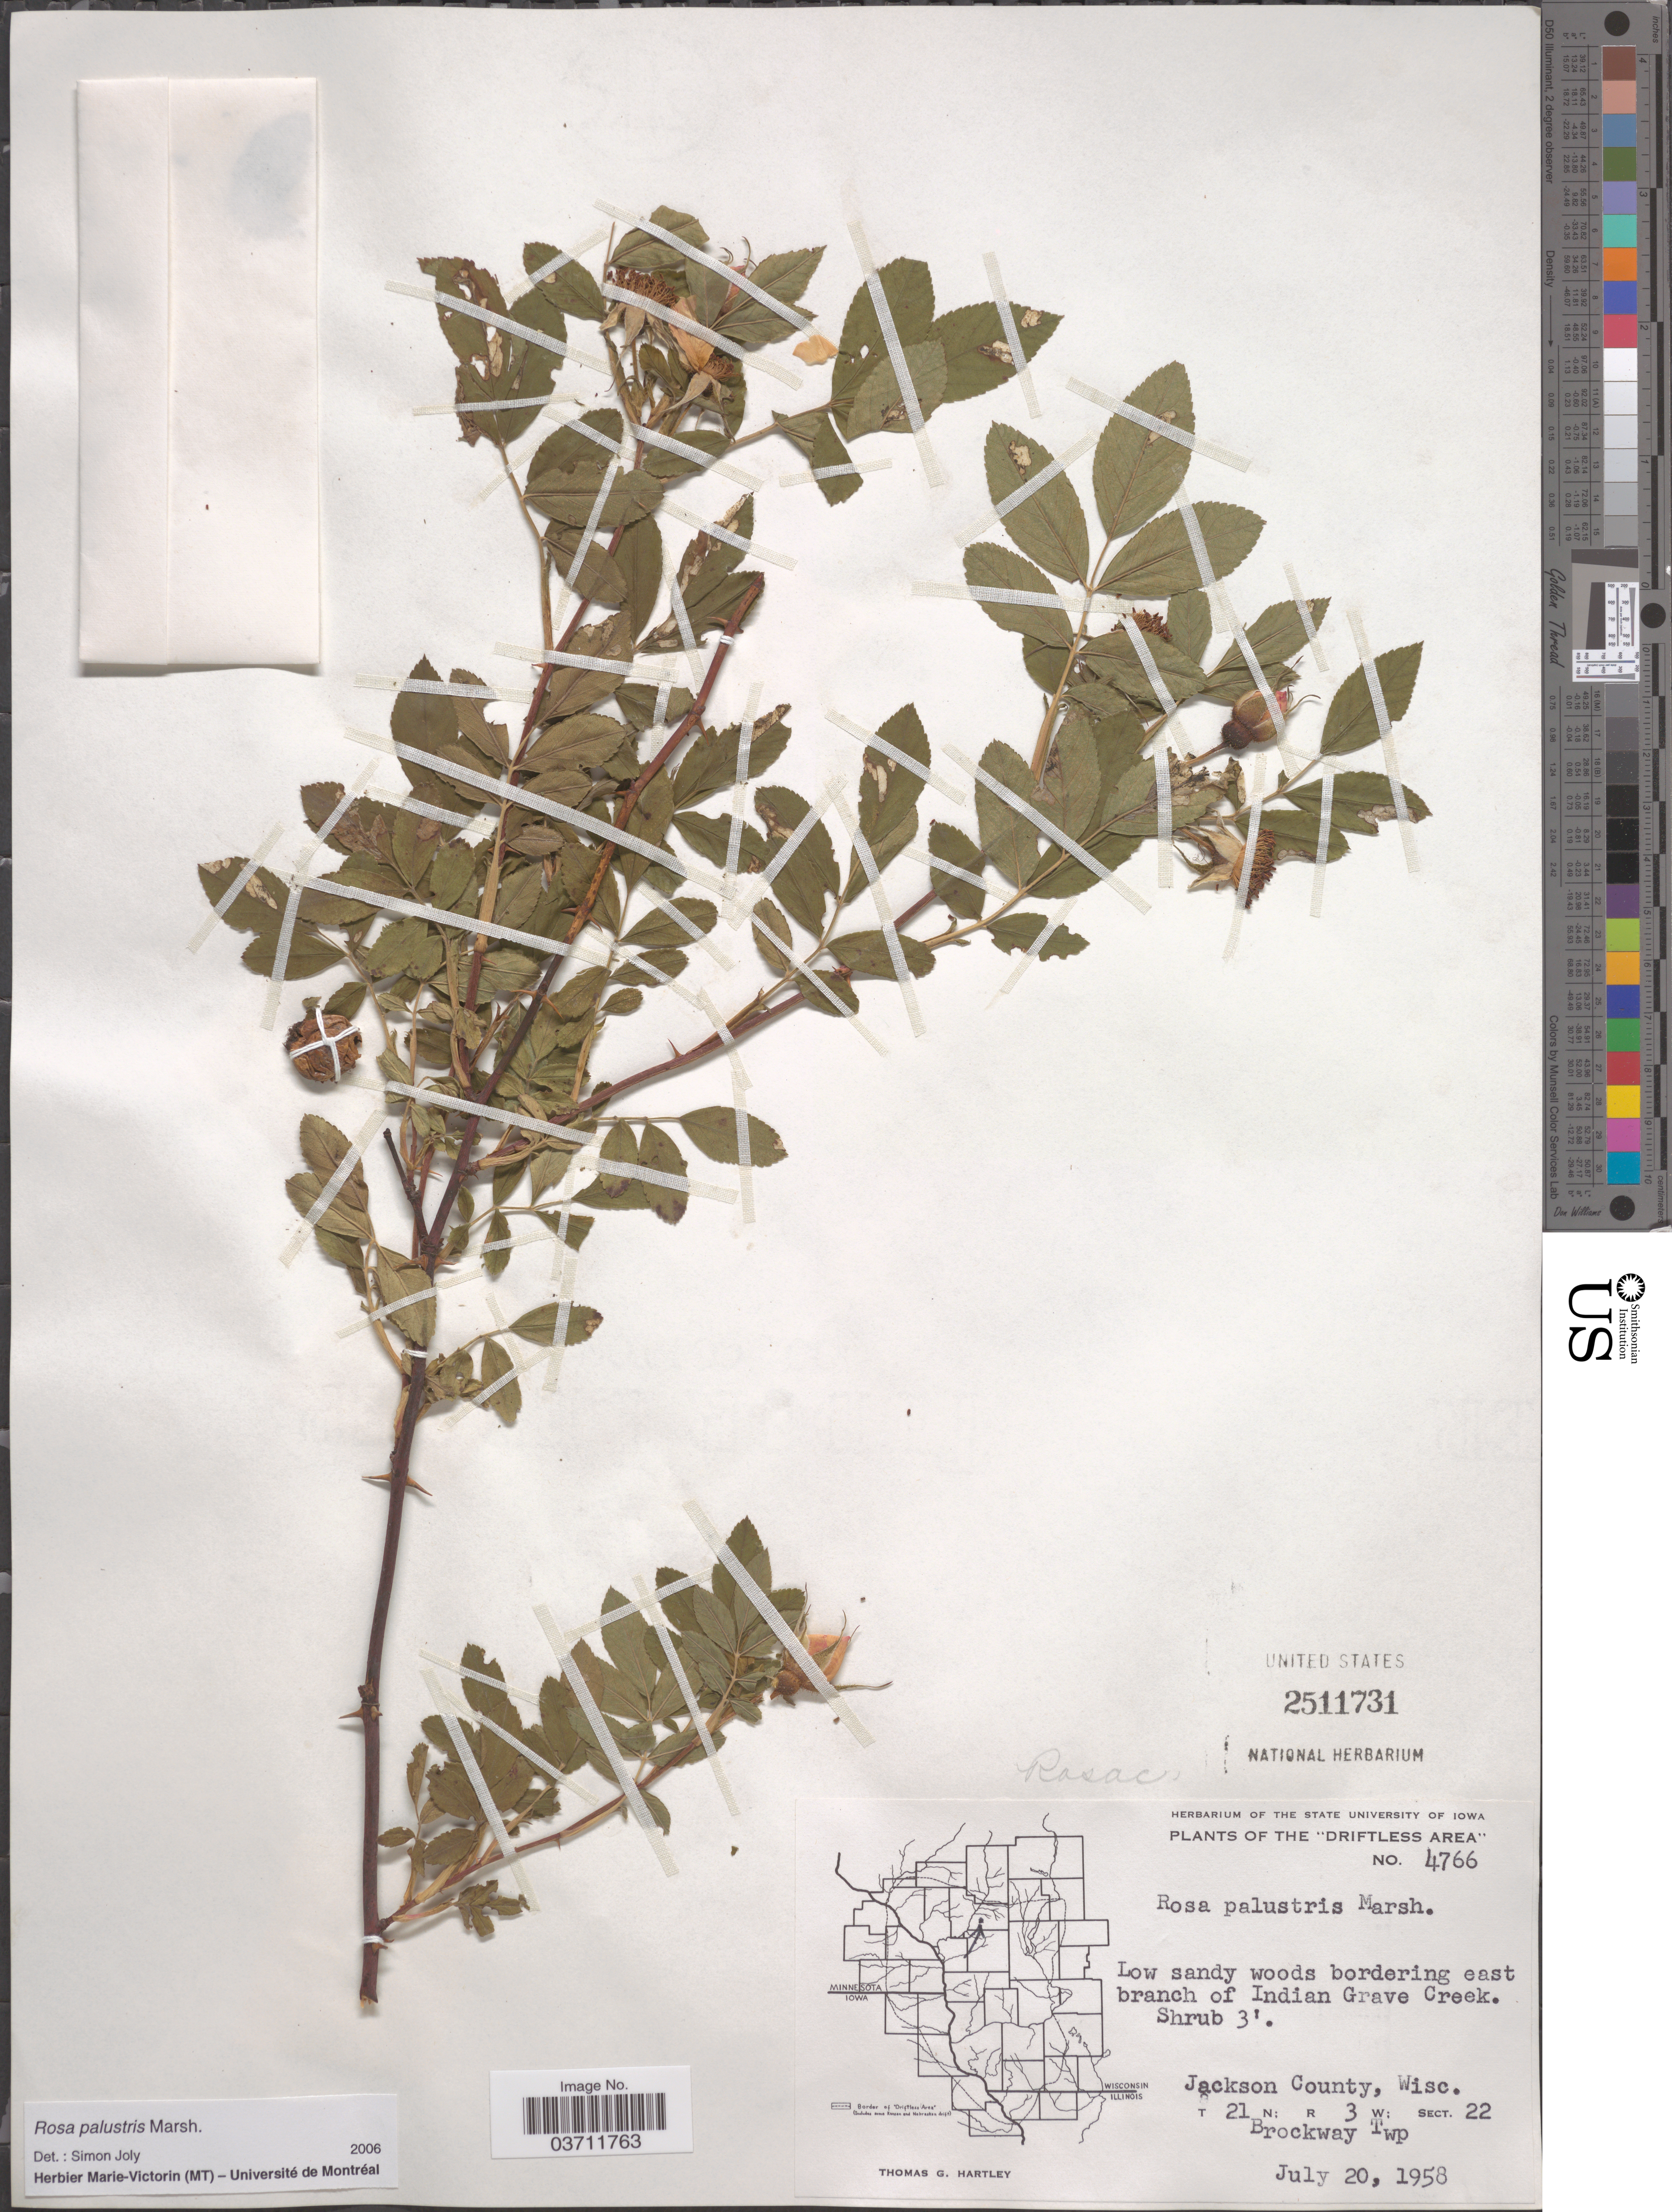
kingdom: Plantae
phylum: Tracheophyta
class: Magnoliopsida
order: Rosales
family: Rosaceae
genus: Rosa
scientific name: Rosa palustris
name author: Marshall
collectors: T. G. Hartley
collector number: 4766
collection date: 1958-07-20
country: United States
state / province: Wisconsin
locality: The 'Driftless Area'. Bordering east branch of Indian Grave Creek. Jackson County. T 21 N; R 3 W; Sect. 22. Brockway Twp.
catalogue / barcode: US 2511731